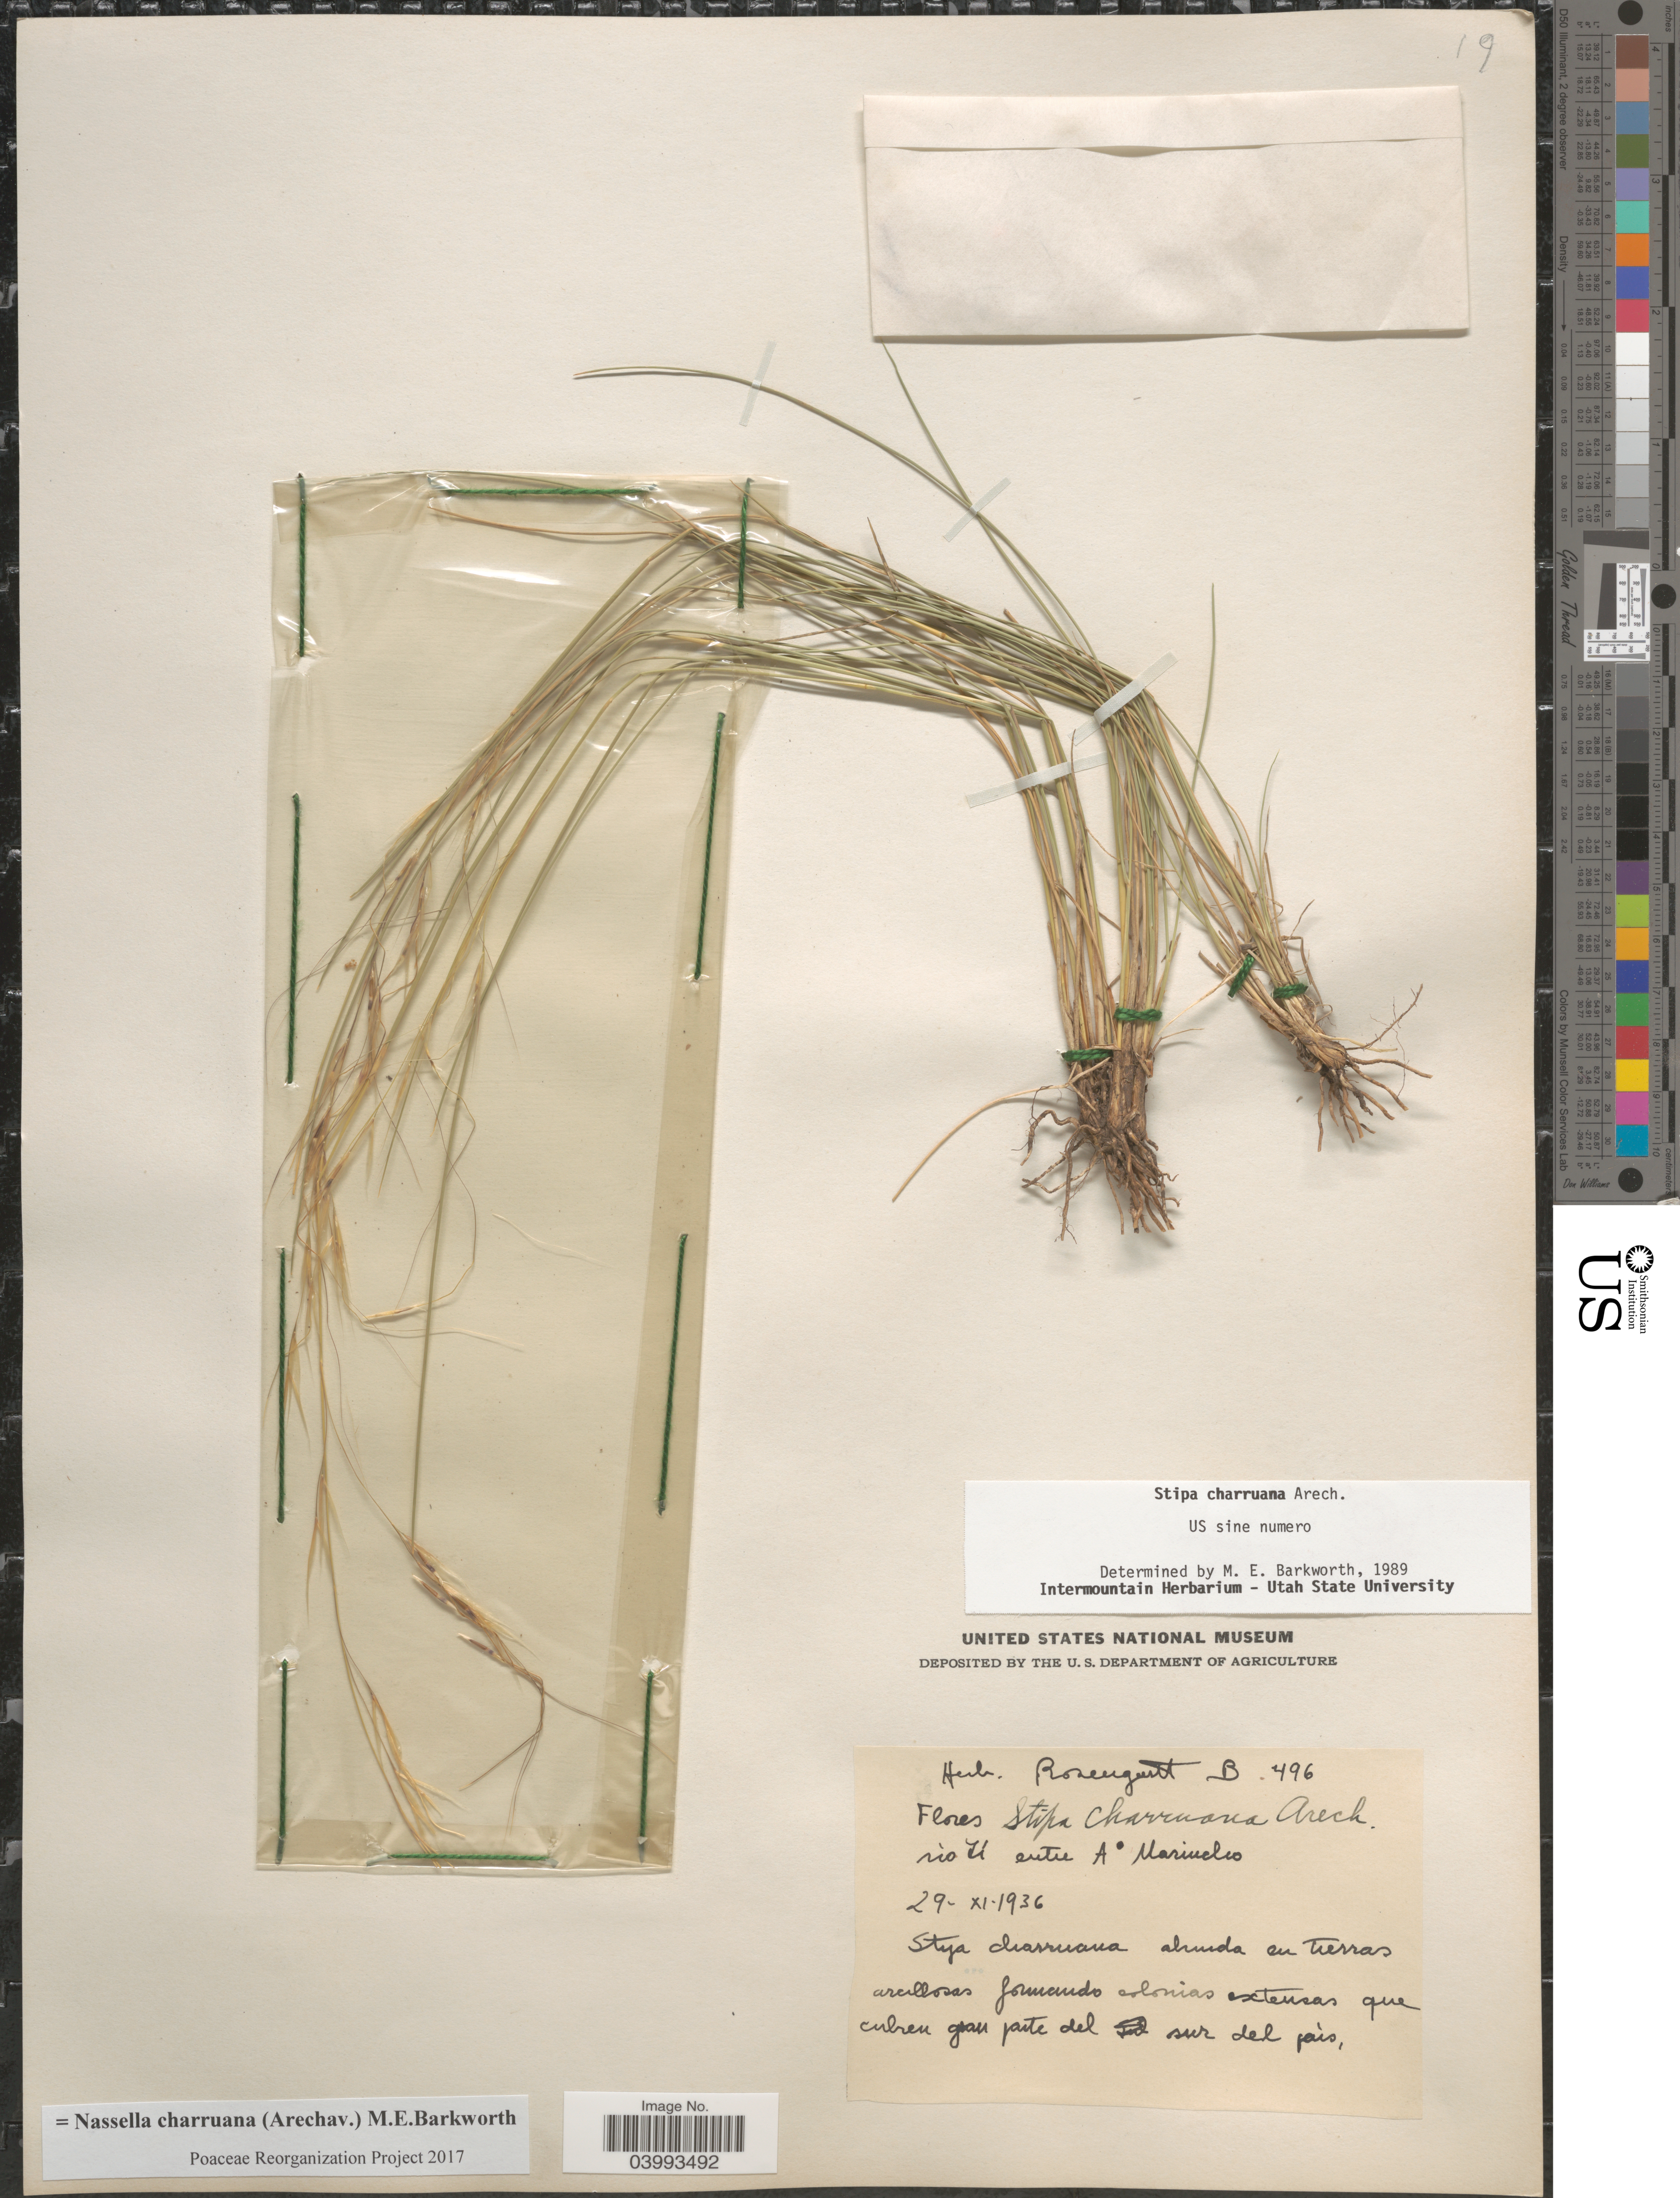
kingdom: Plantae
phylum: Tracheophyta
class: Liliopsida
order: Poales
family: Poaceae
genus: Nassella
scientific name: Nassella charruana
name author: (Arechav.) Barkworth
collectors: ex herb. Rosengurtt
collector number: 496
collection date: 1936-11-29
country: Uruguay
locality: Rìo Yí entre A Marincho.